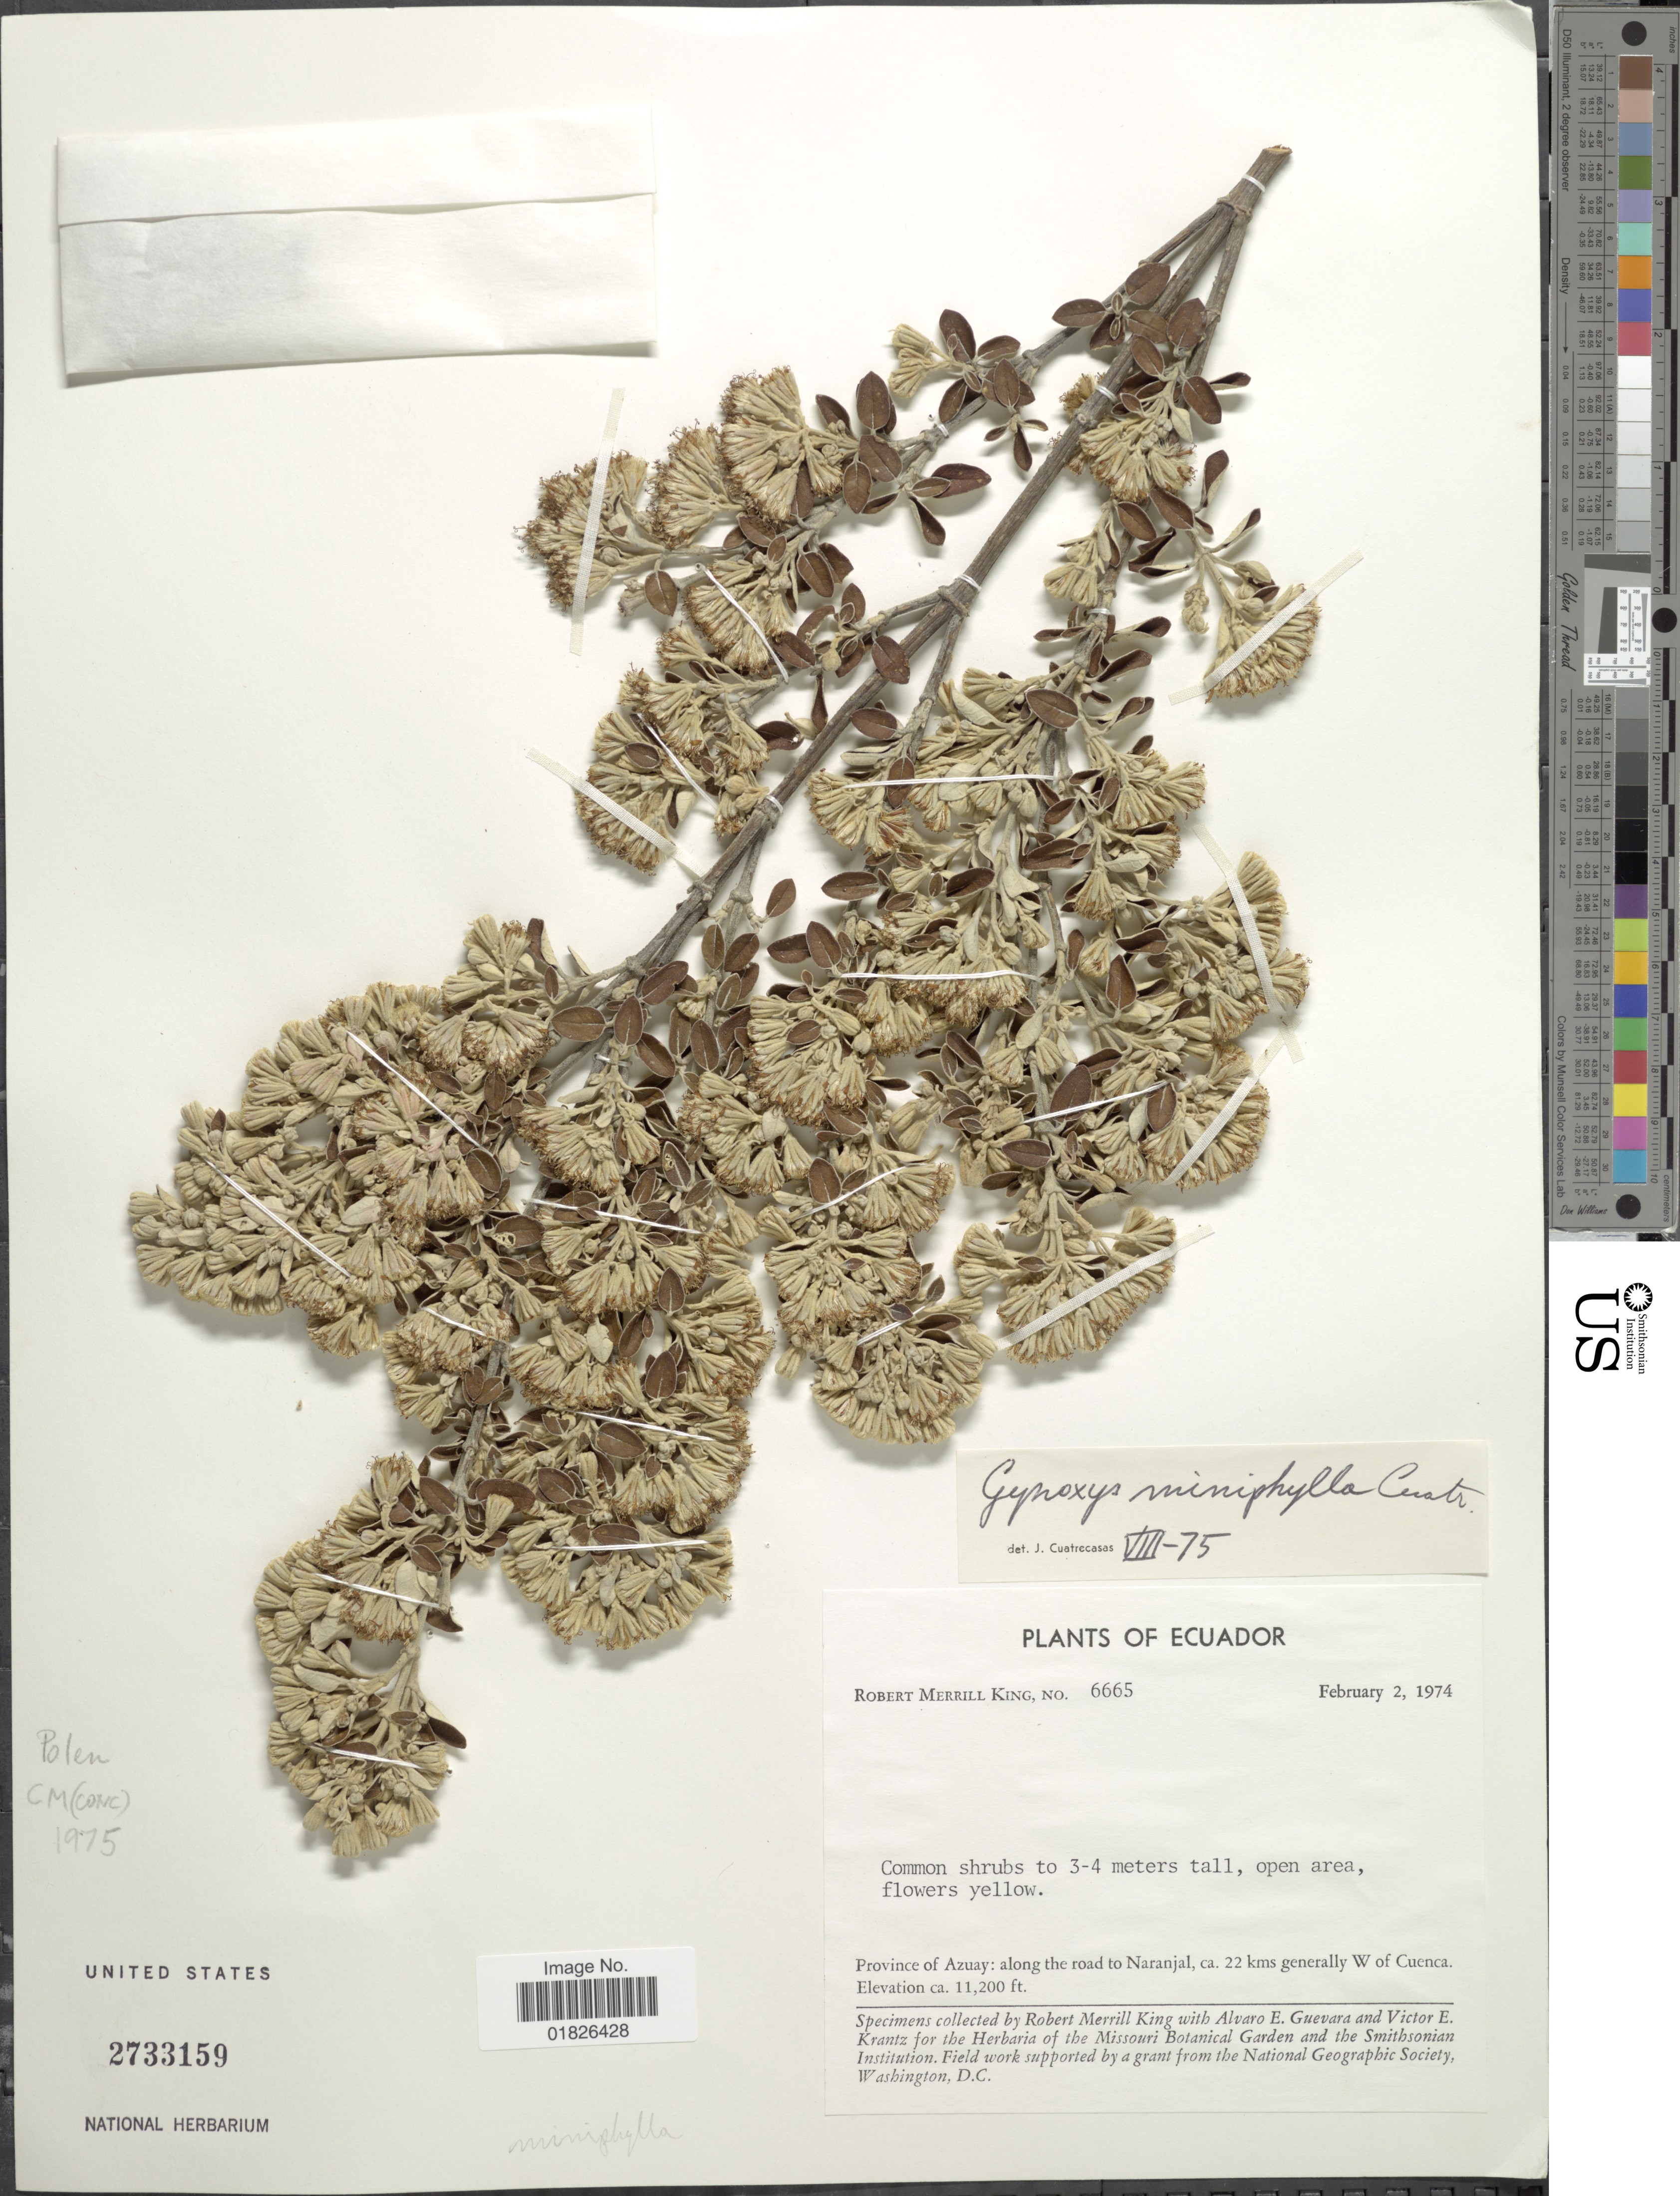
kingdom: Plantae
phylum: Tracheophyta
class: Magnoliopsida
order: Asterales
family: Asteraceae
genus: Gynoxys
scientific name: Gynoxys miniphylla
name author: Cuatrec.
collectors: R. M. King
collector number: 6665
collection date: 1974-02-02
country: Ecuador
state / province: Azuay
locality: Along the road to Naranjal, ca 22 kms generally W of Cuenca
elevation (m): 3414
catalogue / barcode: US 2733159